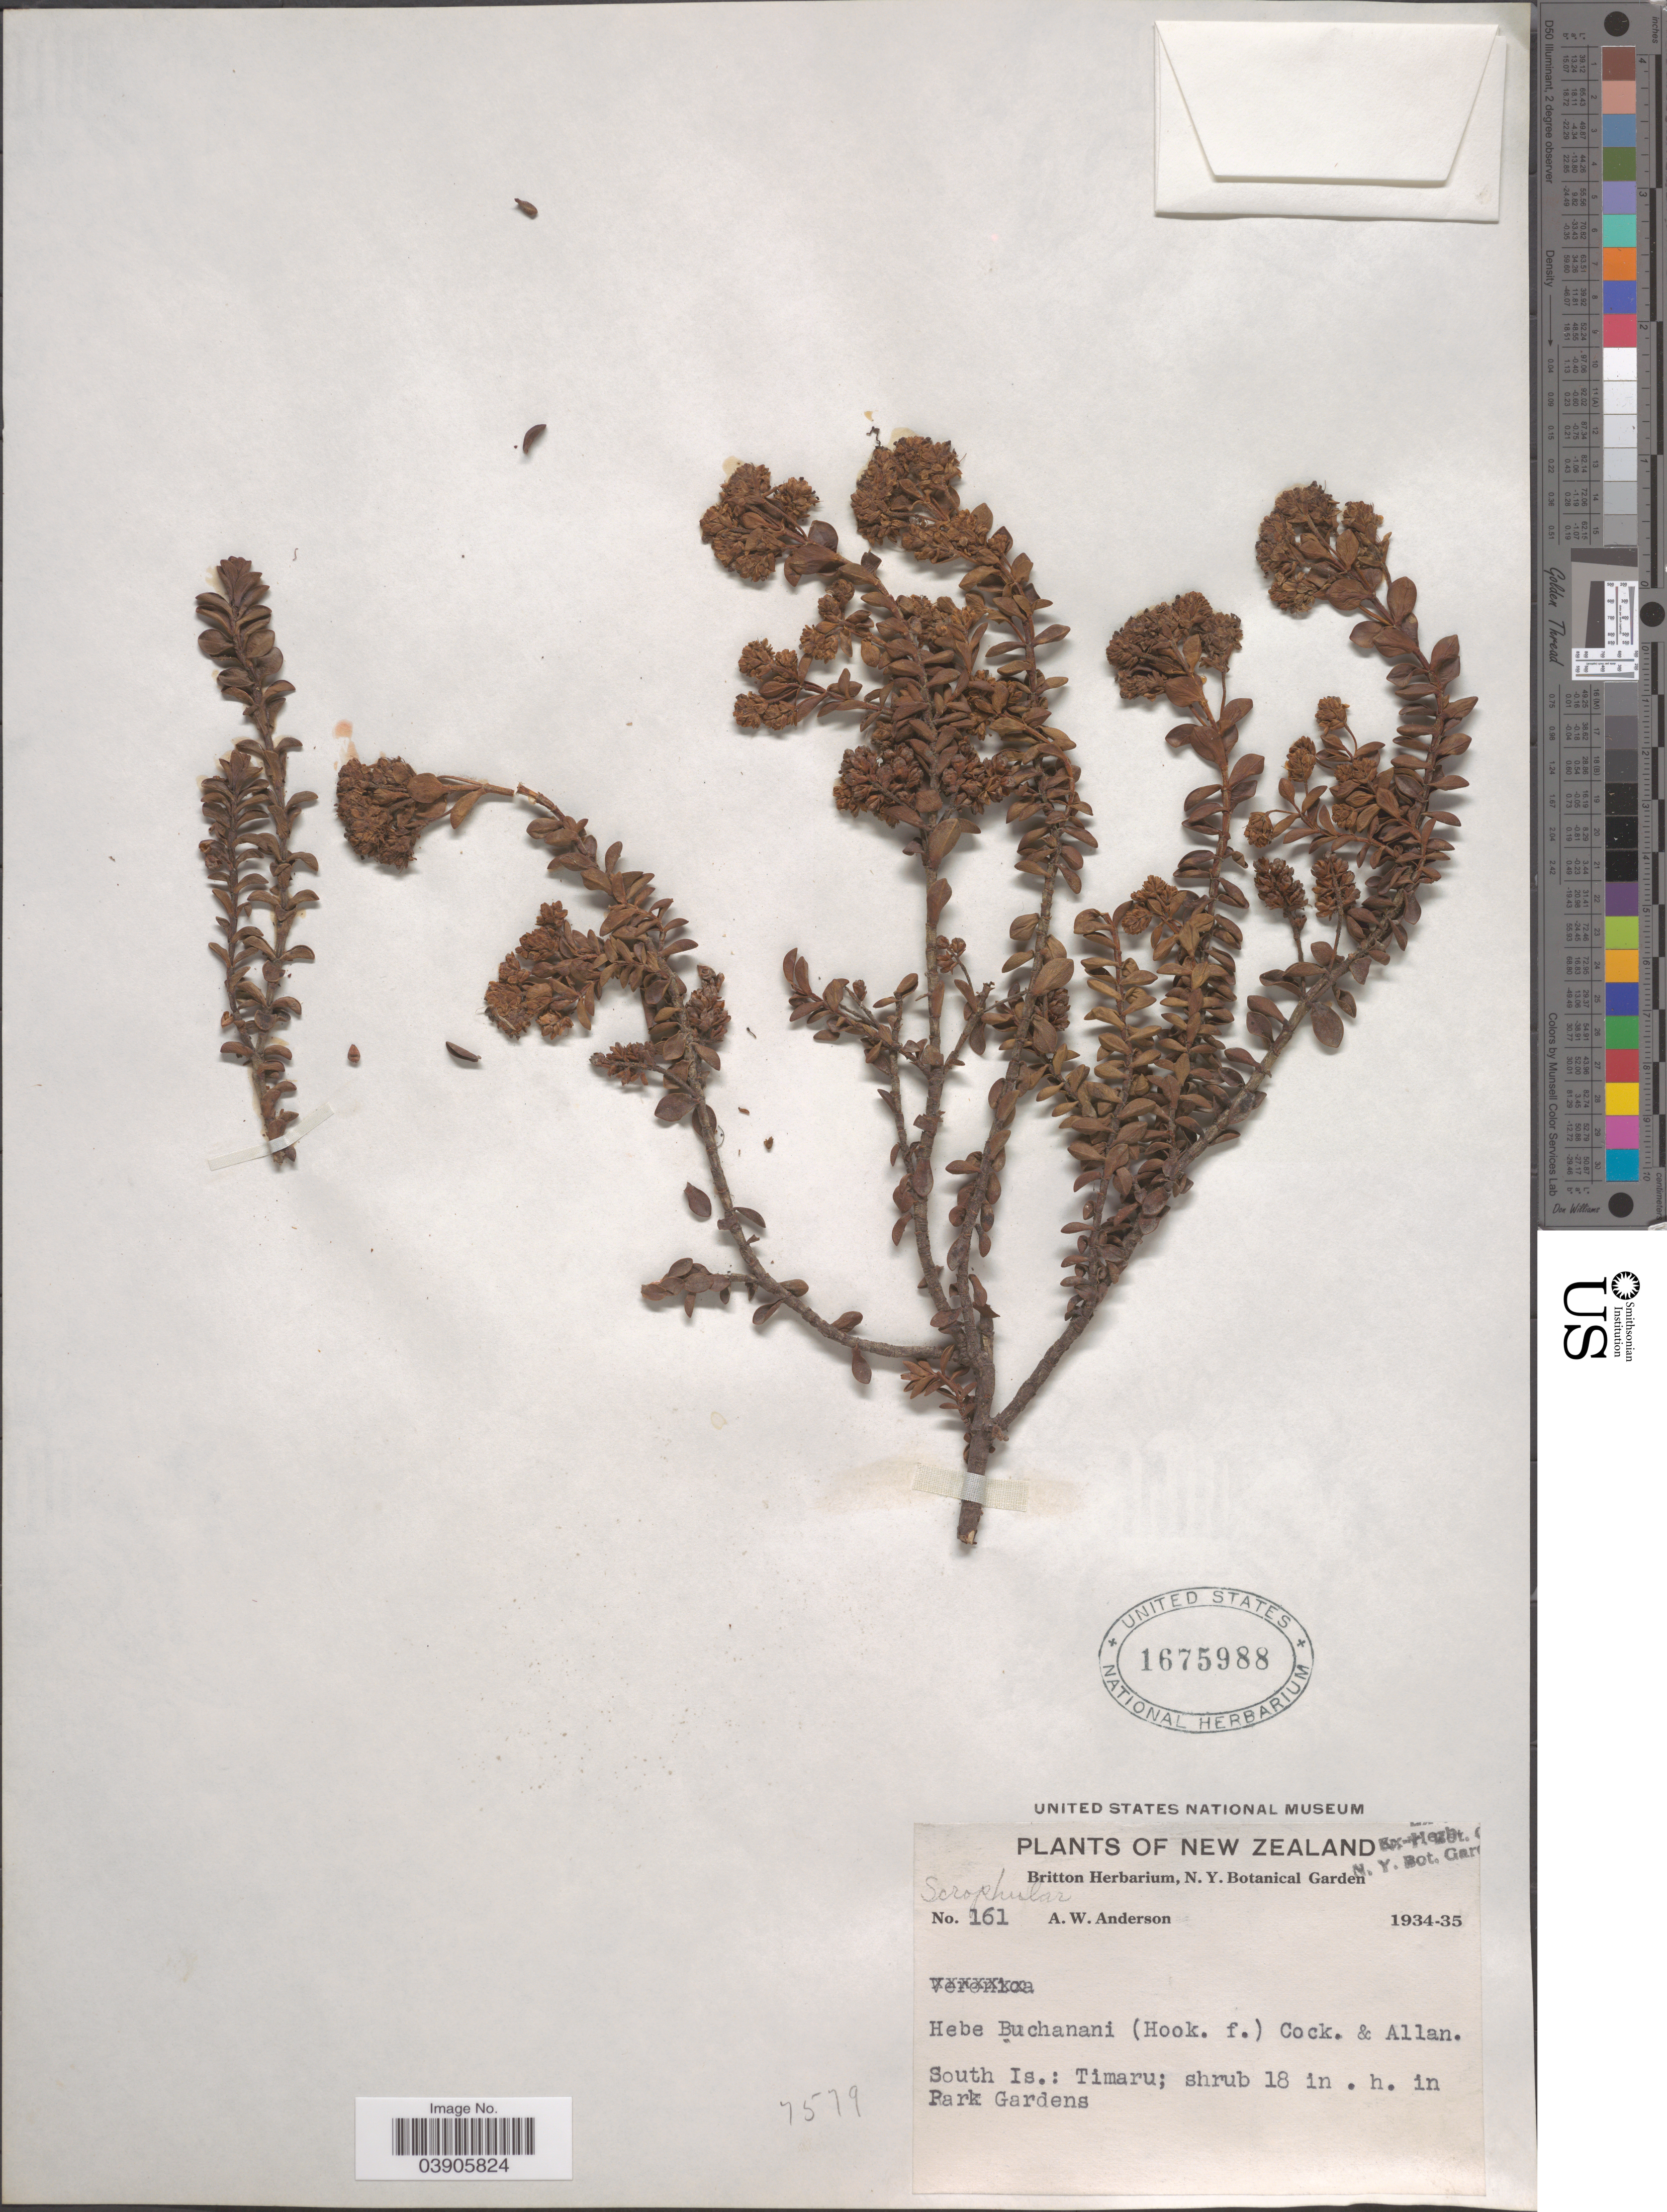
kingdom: Plantae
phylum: Tracheophyta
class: Magnoliopsida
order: Lamiales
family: Plantaginaceae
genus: Hebe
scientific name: Hebe buchananii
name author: (Hook. f.) Cockayne & Allan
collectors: A. W. Anderson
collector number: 161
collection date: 1934/1935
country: New Zealand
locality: South Is.: Timaru. In Park Gardens.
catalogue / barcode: US 1675988